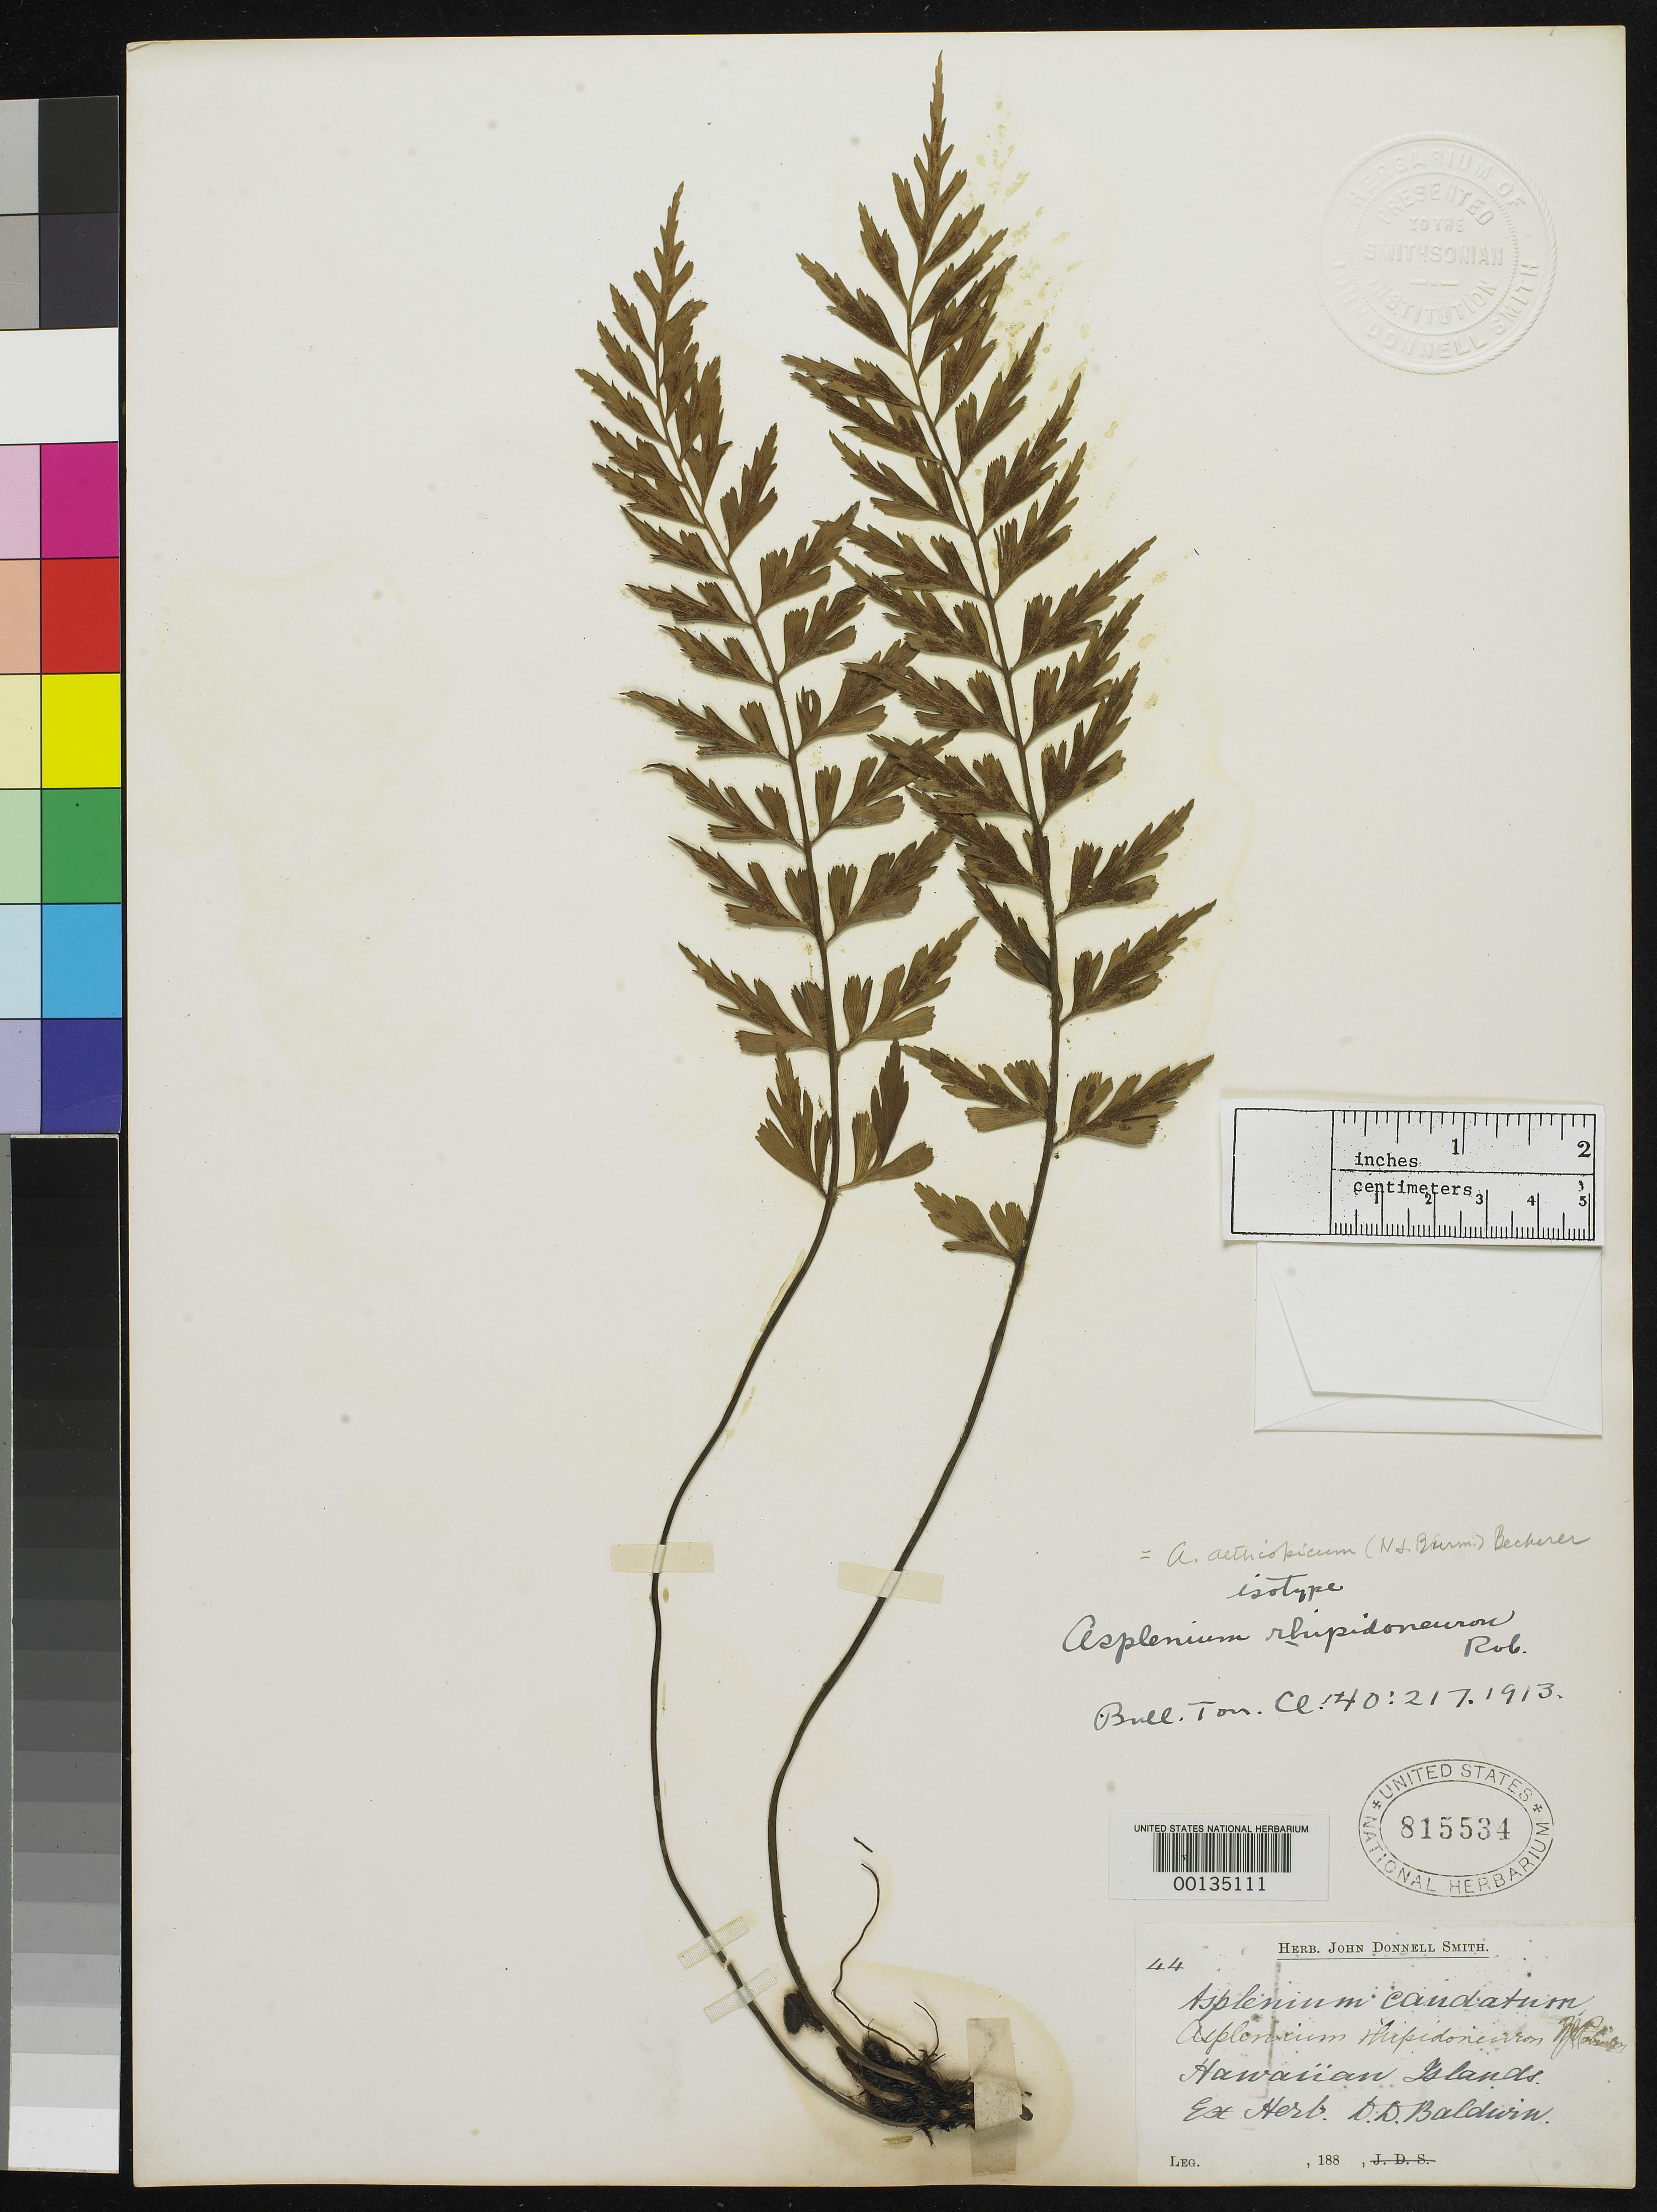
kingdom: Plantae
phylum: Tracheophyta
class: Polypodiopsida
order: Polypodiales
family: Aspleniaceae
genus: Asplenium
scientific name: Asplenium rhipidoneuron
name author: W. J. Rob.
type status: Type Collection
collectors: D. Baldwin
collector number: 44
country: United States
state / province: Hawaii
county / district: Maui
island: Maui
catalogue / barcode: US 815534